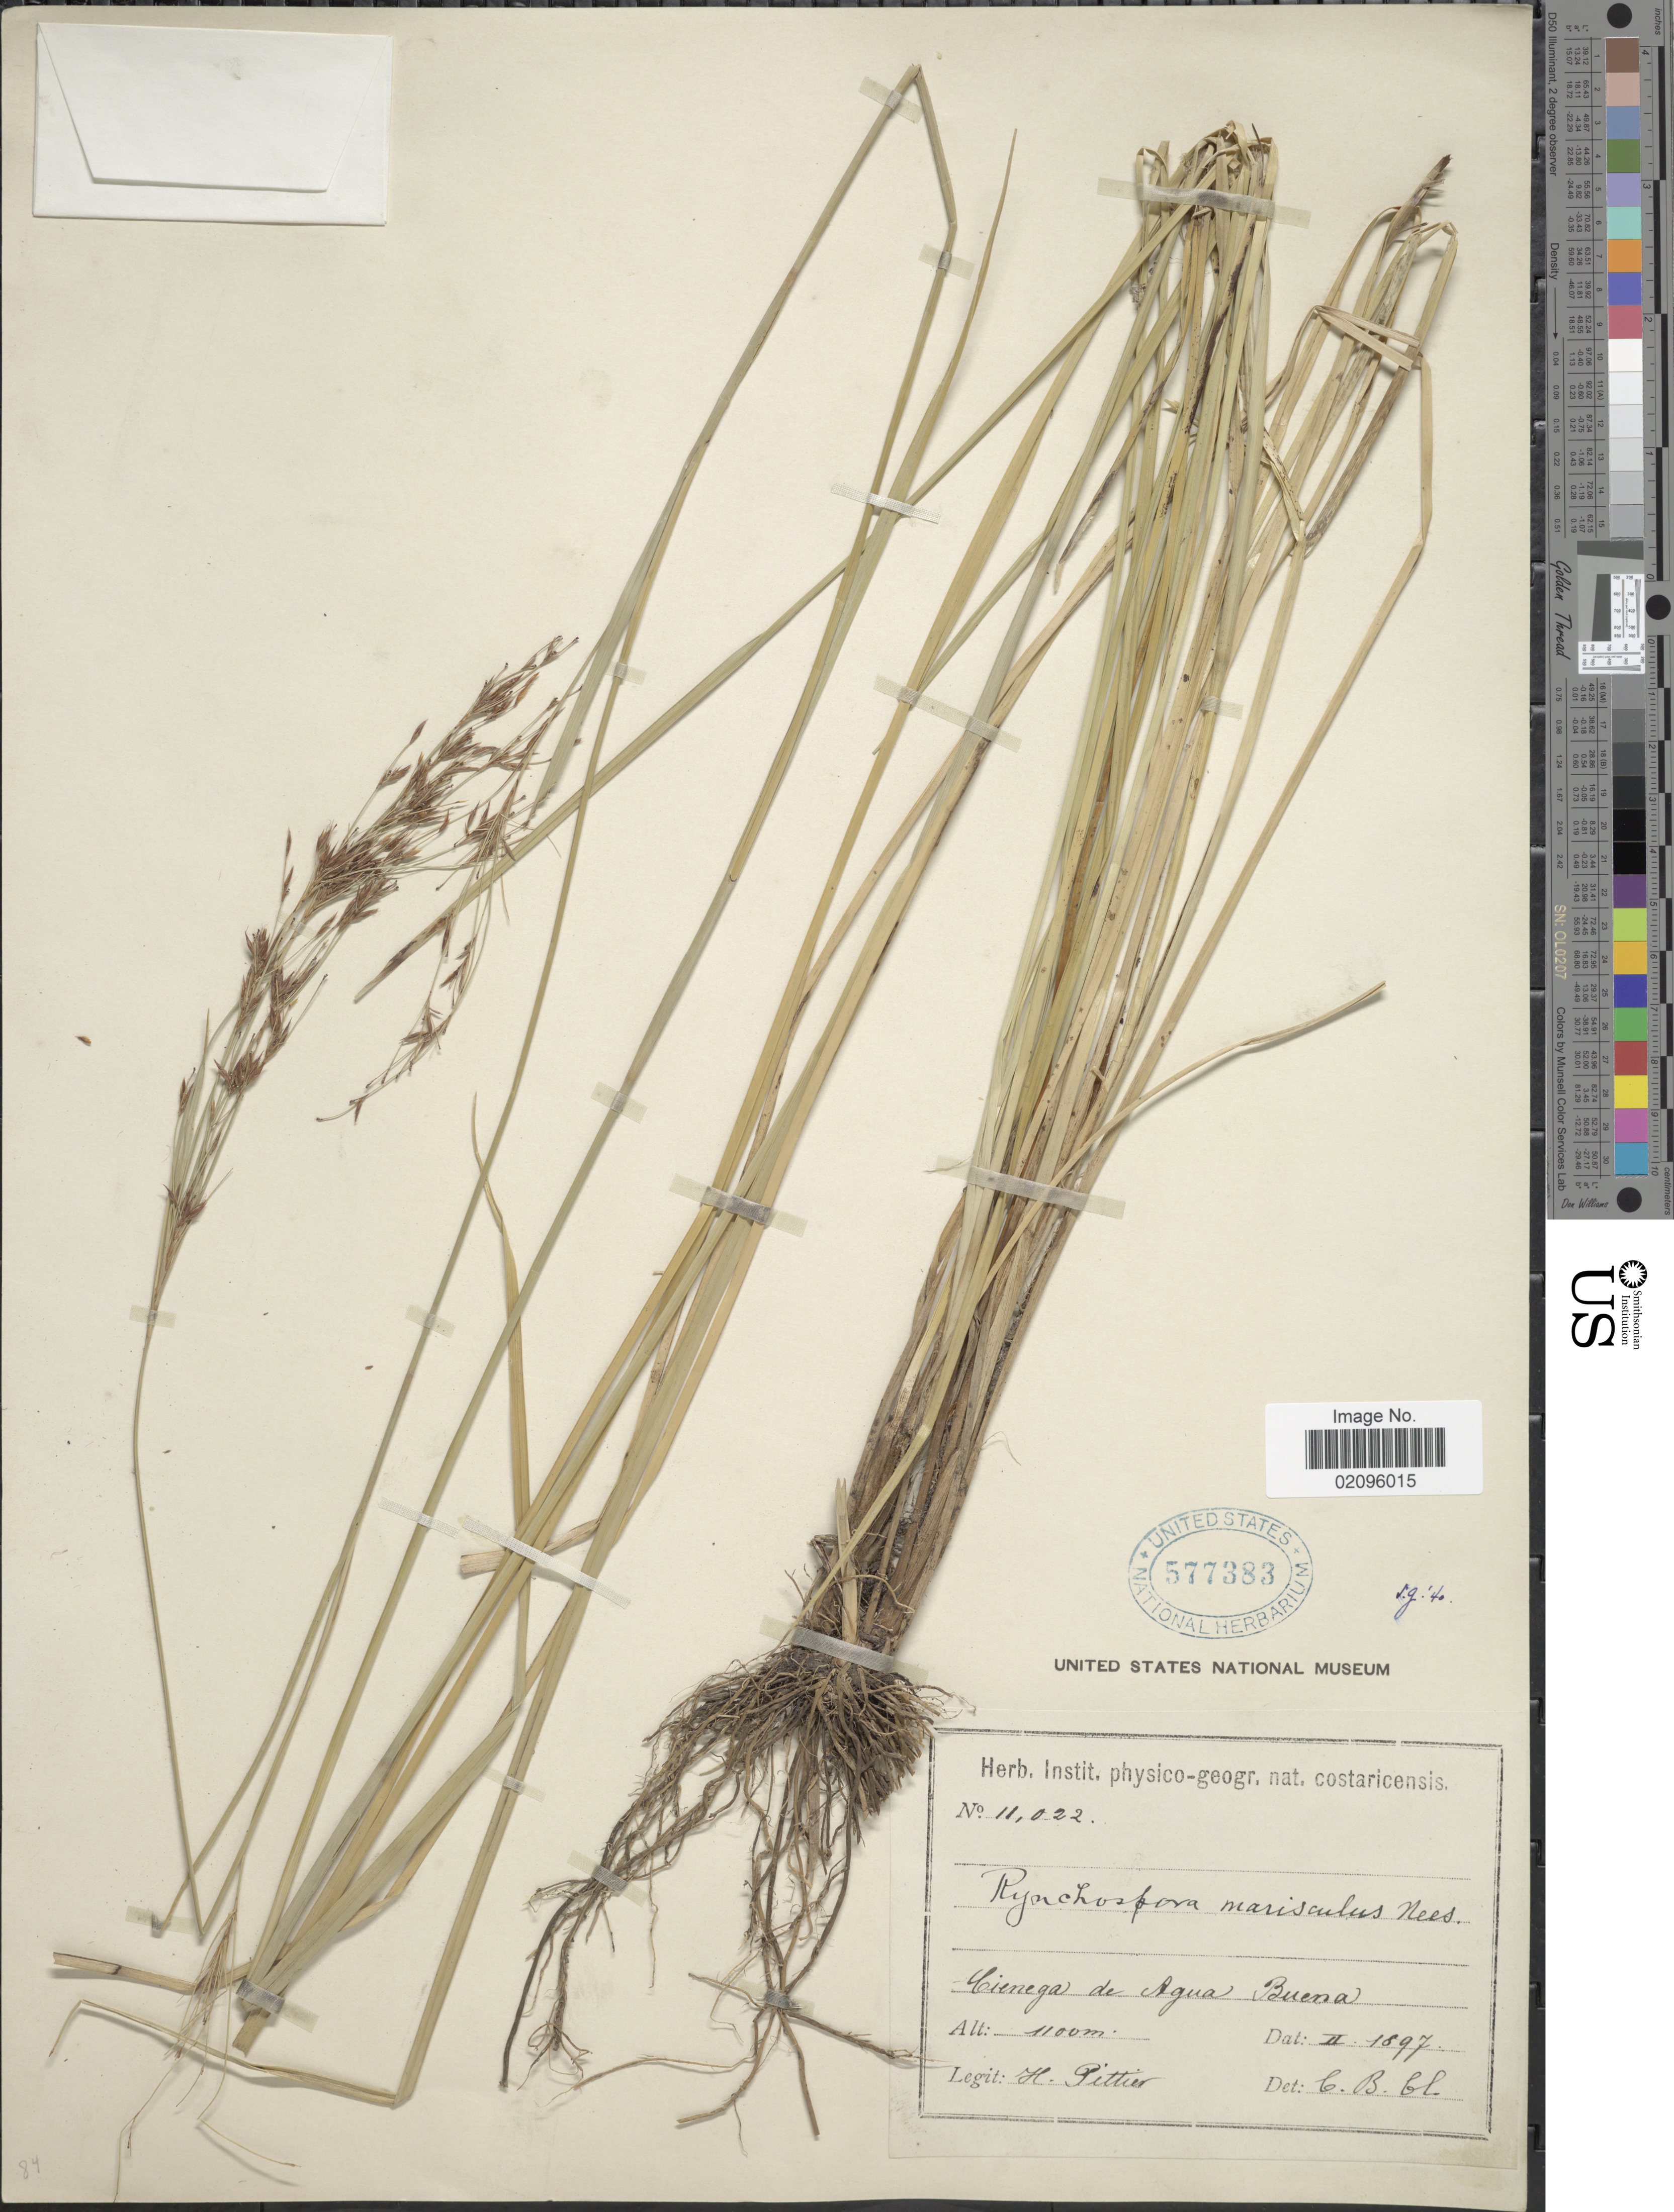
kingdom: Plantae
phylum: Tracheophyta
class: Liliopsida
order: Poales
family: Cyperaceae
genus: Rhynchospora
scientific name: Rhynchospora marisculus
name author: Lindl. & Nees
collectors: H. F. Pittier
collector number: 11022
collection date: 1897-02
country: Costa Rica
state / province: Puntarenas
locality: Cienaga de Agua Buena.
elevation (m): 1100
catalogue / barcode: US 577383